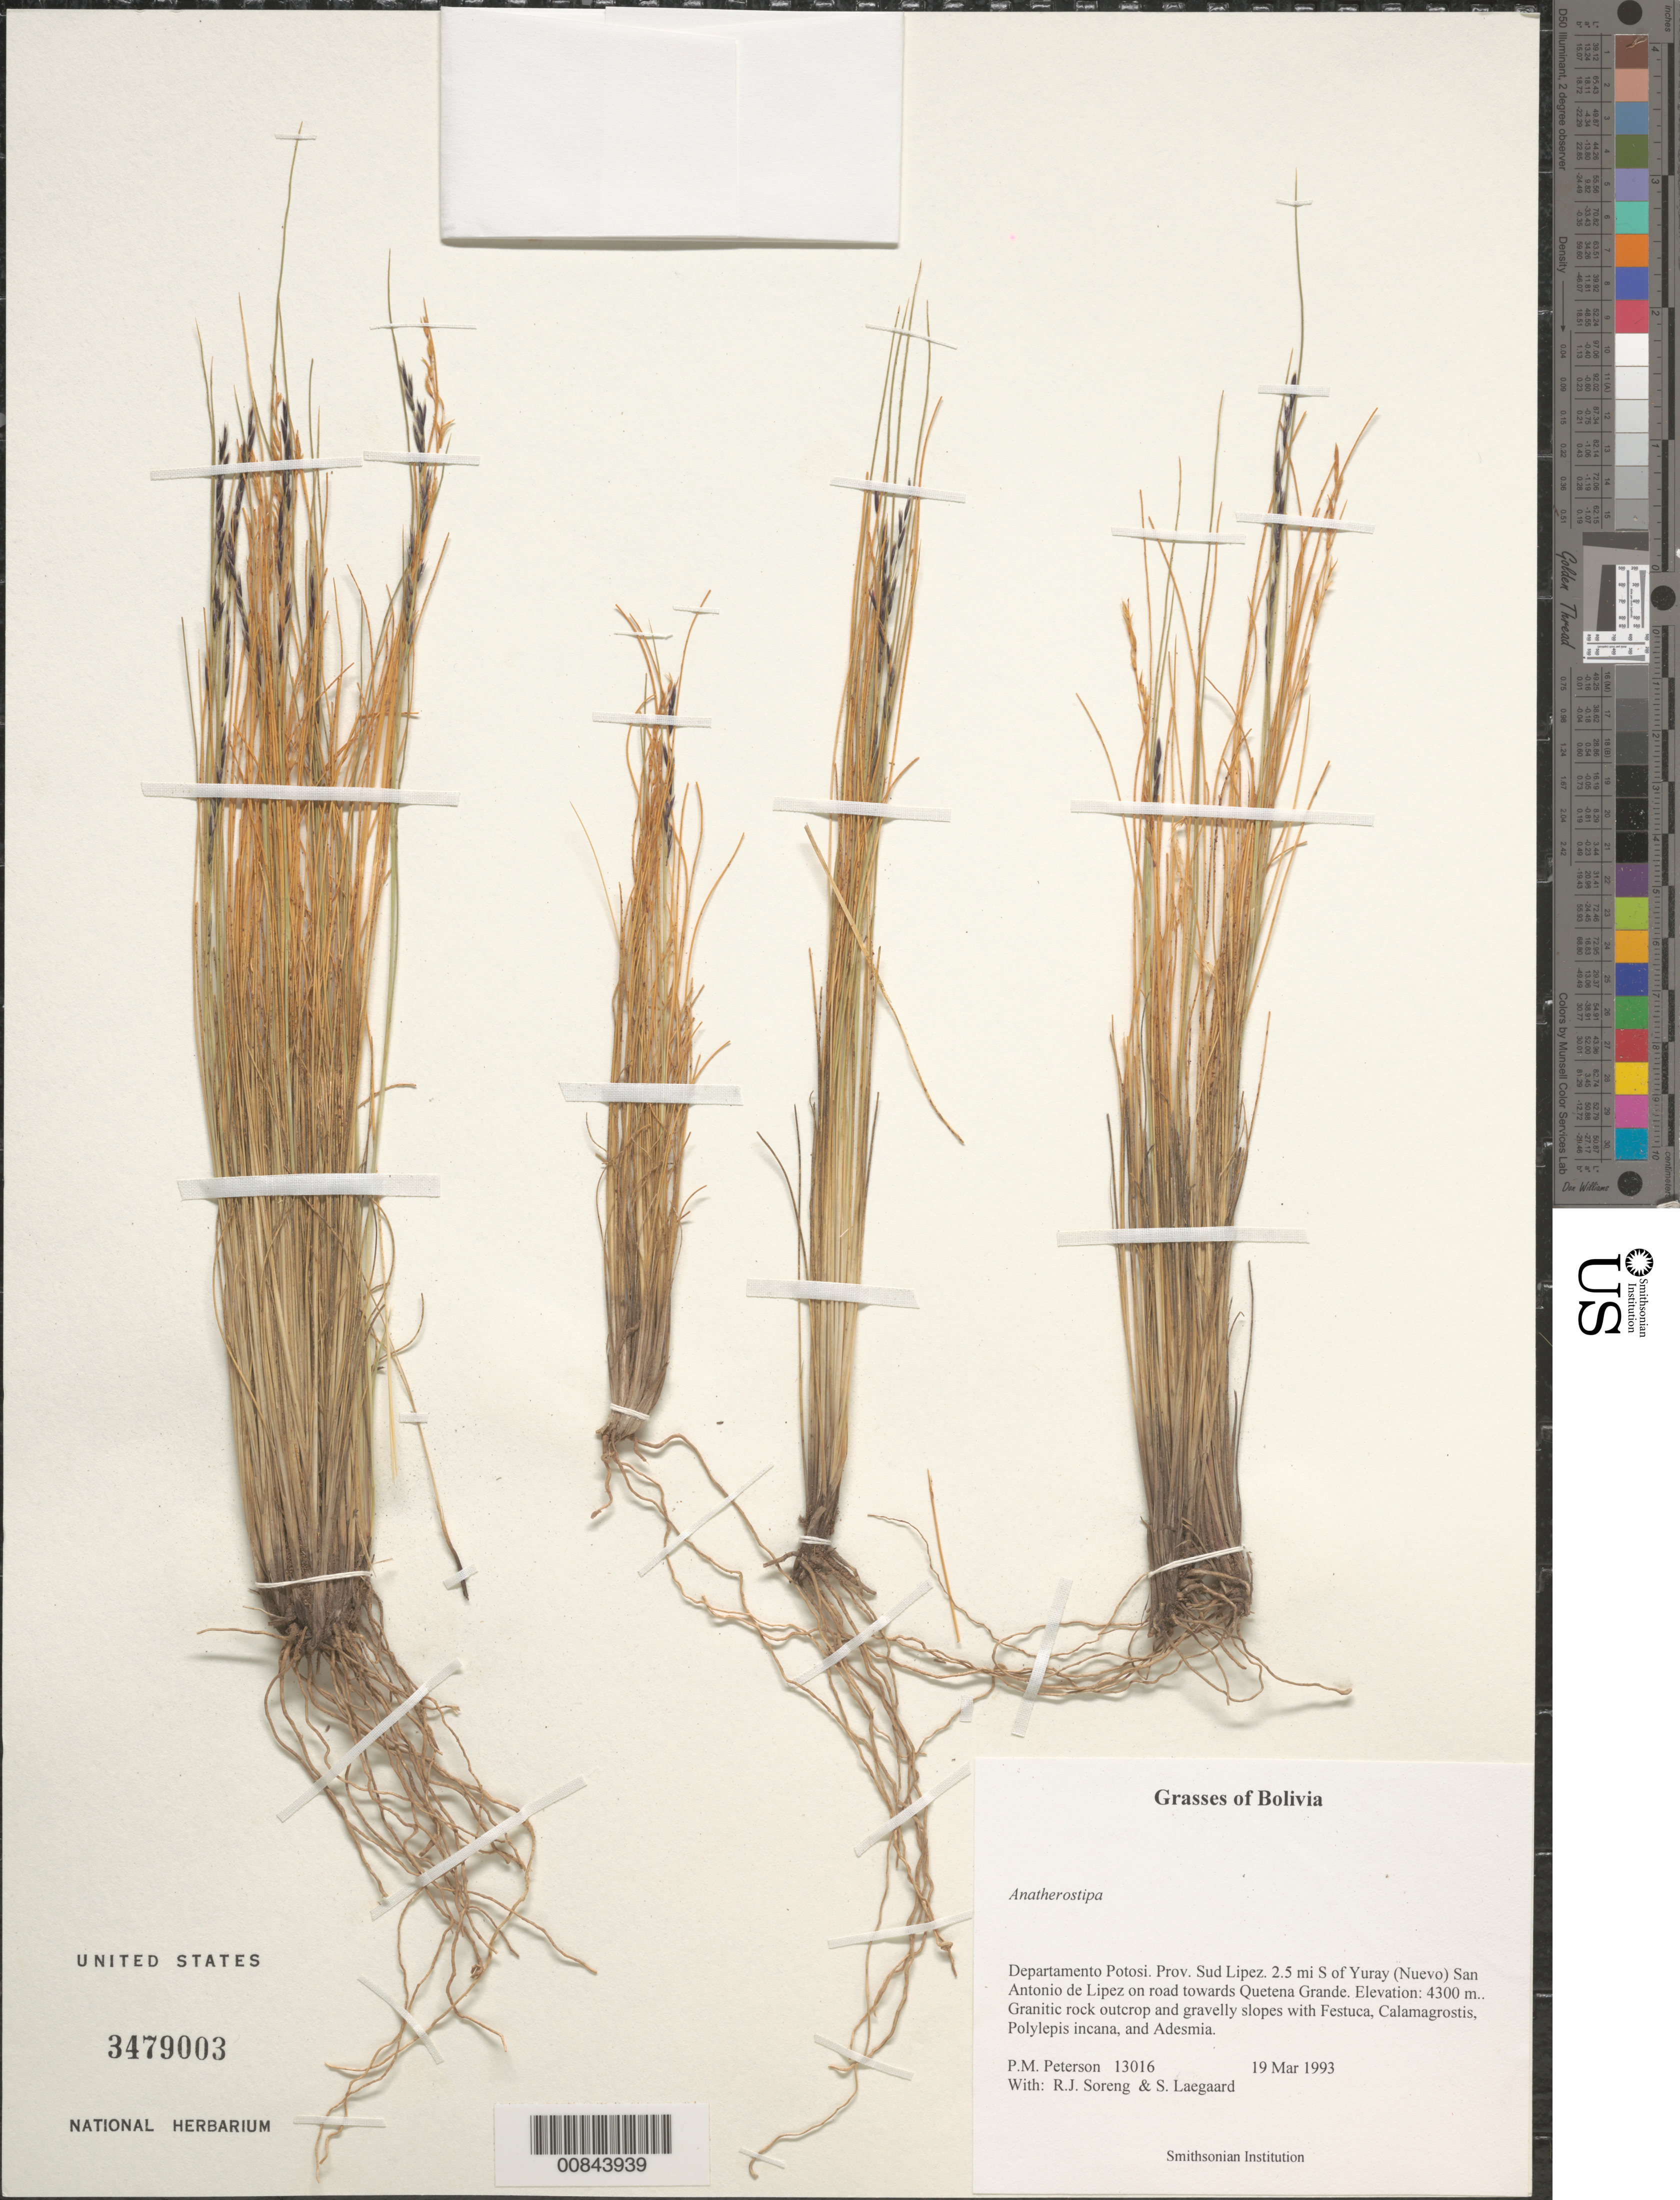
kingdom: Plantae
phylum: Tracheophyta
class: Liliopsida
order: Poales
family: Poaceae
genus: Anatherostipa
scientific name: Anatherostipa sp.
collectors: P. M. Peterson, R. J. Soreng & S. Lægaard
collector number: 13016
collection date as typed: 19 Mar 1993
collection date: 1993-03-19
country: Bolivia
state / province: Potosi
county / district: Sud Lipez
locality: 2.5 mi S of Yuray (Nuevo) San Antonio de Lipez on road towards Quetena Grande.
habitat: Granitic rock outcrop and gravelly slopes with Festuca, Calamagrostis, Polylepis incana, and Adesmia.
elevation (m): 4300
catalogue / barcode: US 3479003